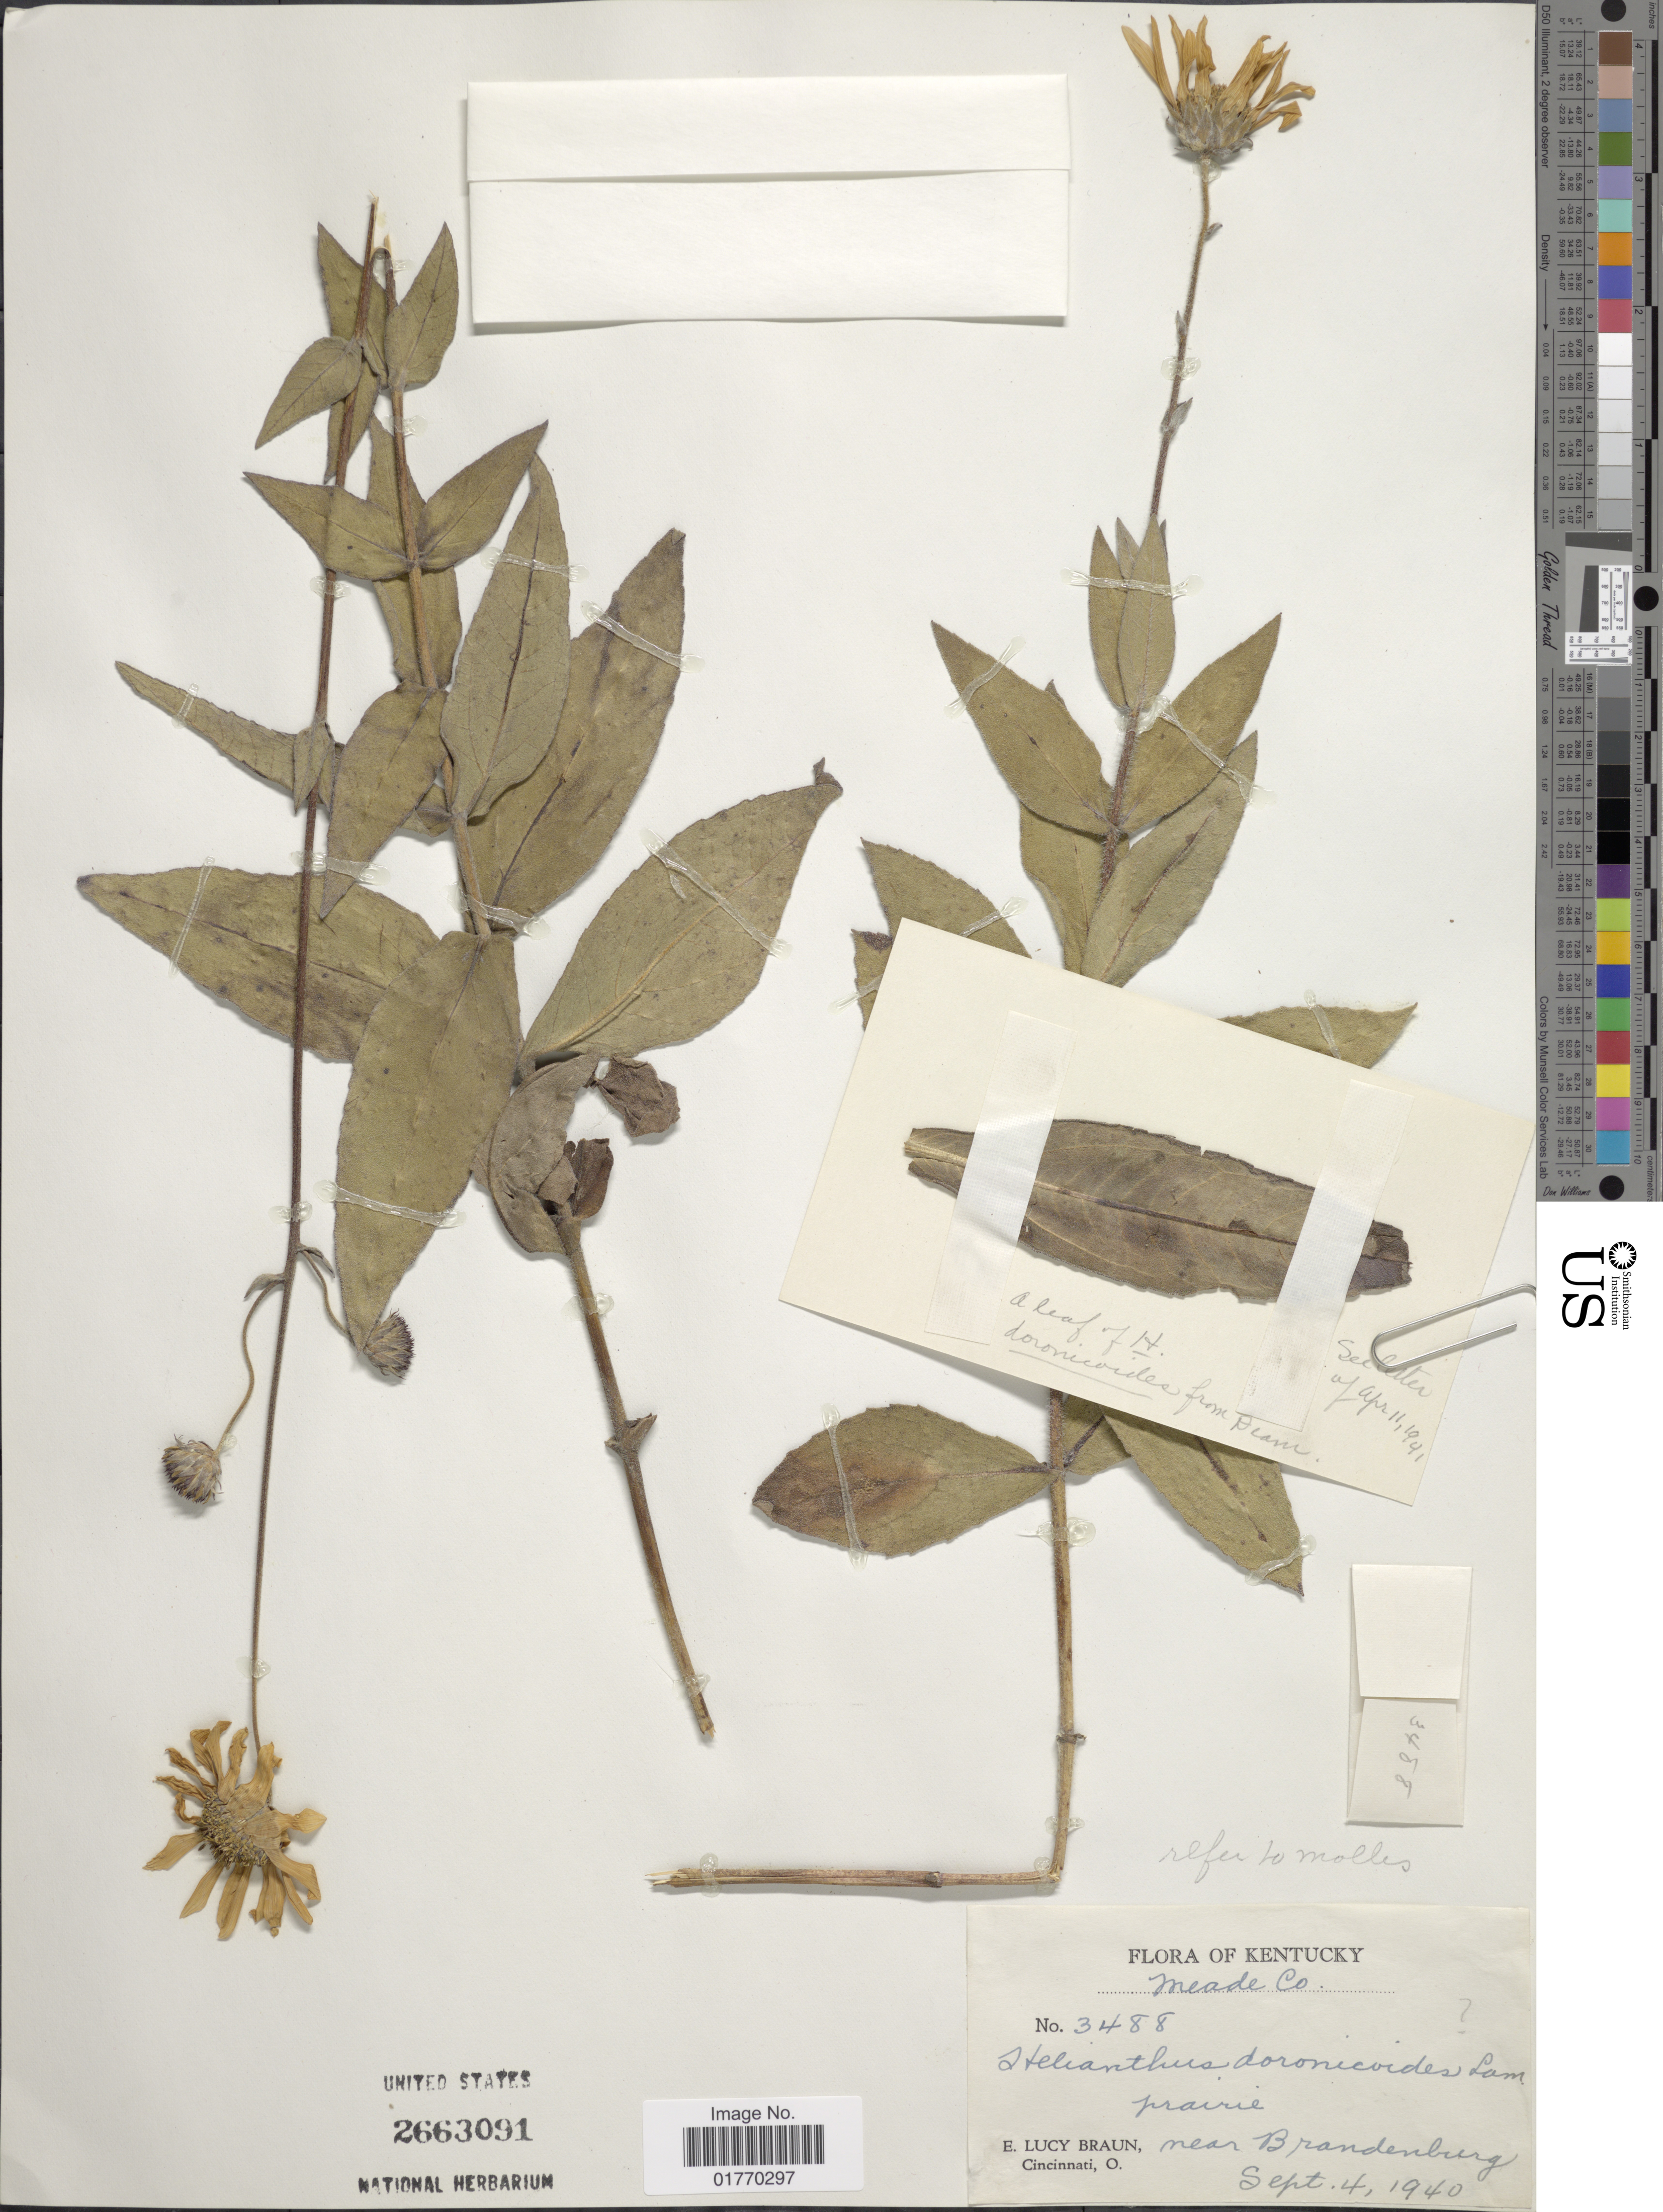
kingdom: Plantae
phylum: Tracheophyta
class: Magnoliopsida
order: Asterales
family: Asteraceae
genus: Helianthus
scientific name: Helianthus doronocoides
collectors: E. L. Braun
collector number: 3488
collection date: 1940-09-04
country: United States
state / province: Kentucky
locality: Meade Co., near Brandenburg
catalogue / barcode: US 2663091